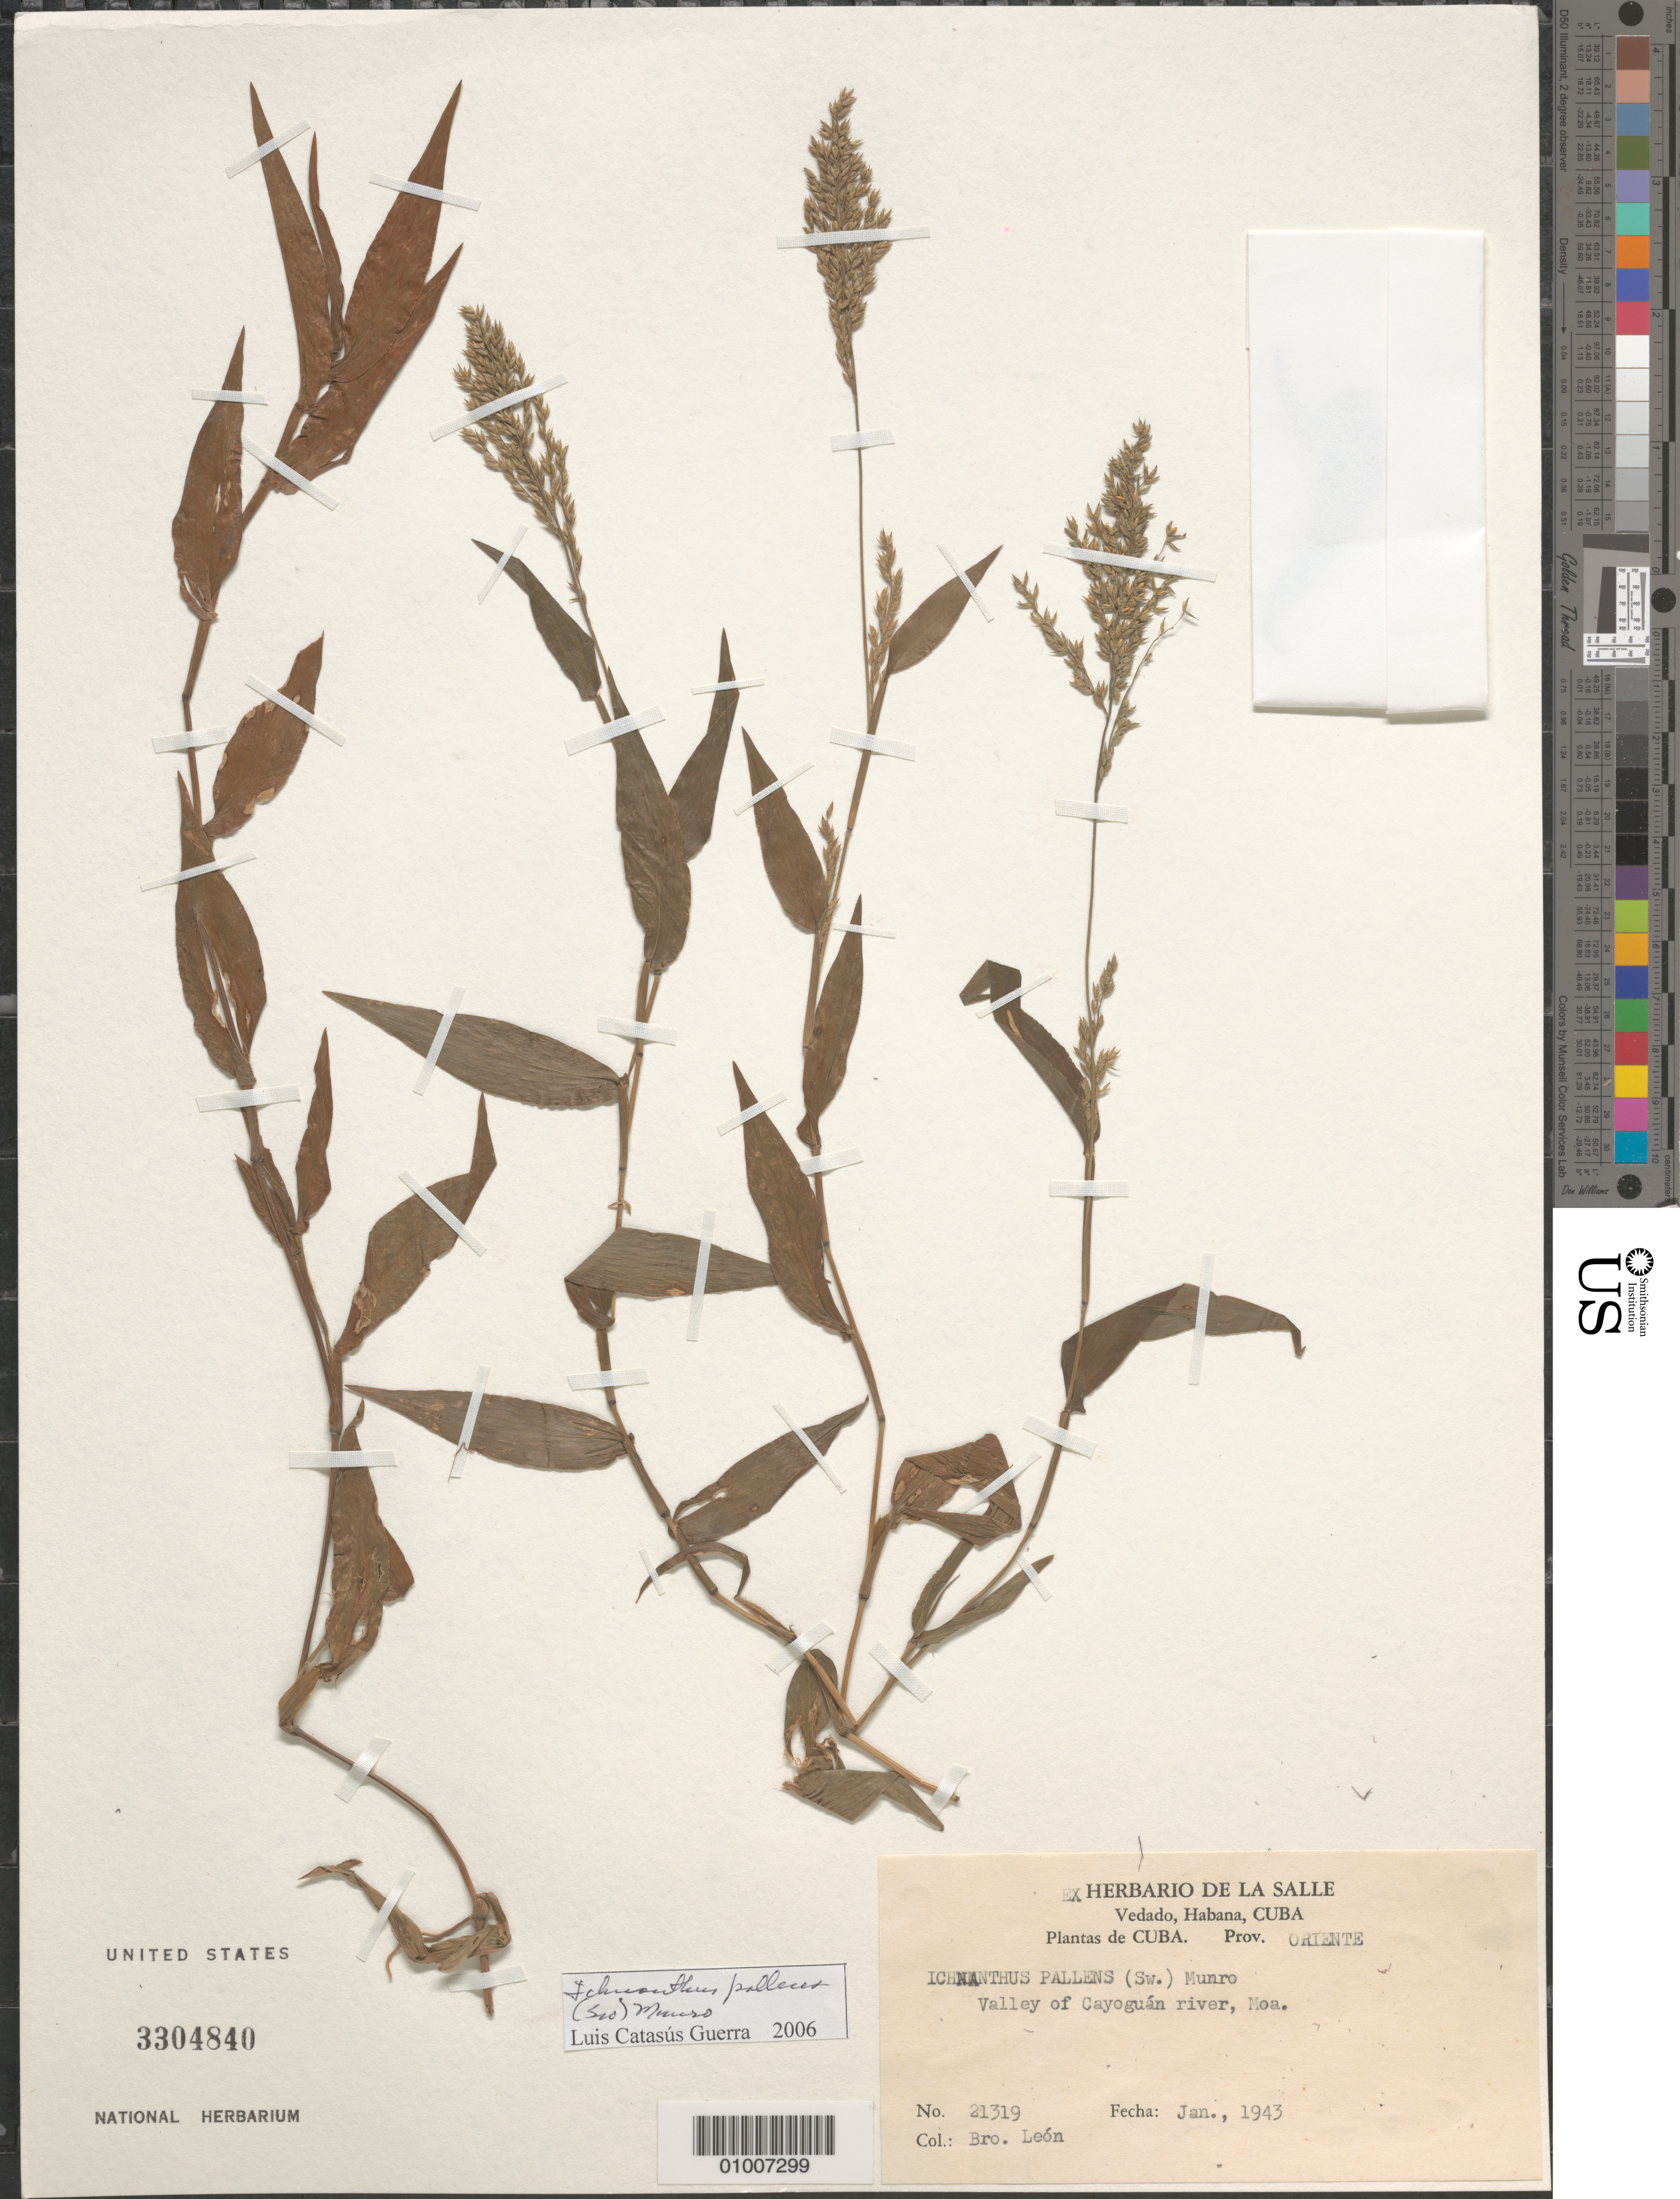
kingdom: Plantae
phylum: Tracheophyta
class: Liliopsida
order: Poales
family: Poaceae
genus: Ichnanthus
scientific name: Ichnanthus pallens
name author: (Sw.) Munro ex Benth.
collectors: Bro. León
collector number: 21319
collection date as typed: Jan 1943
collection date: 1943-01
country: Cuba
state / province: Holguín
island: Cuba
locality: Moa, valley of Cayoguan river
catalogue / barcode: US 3304840